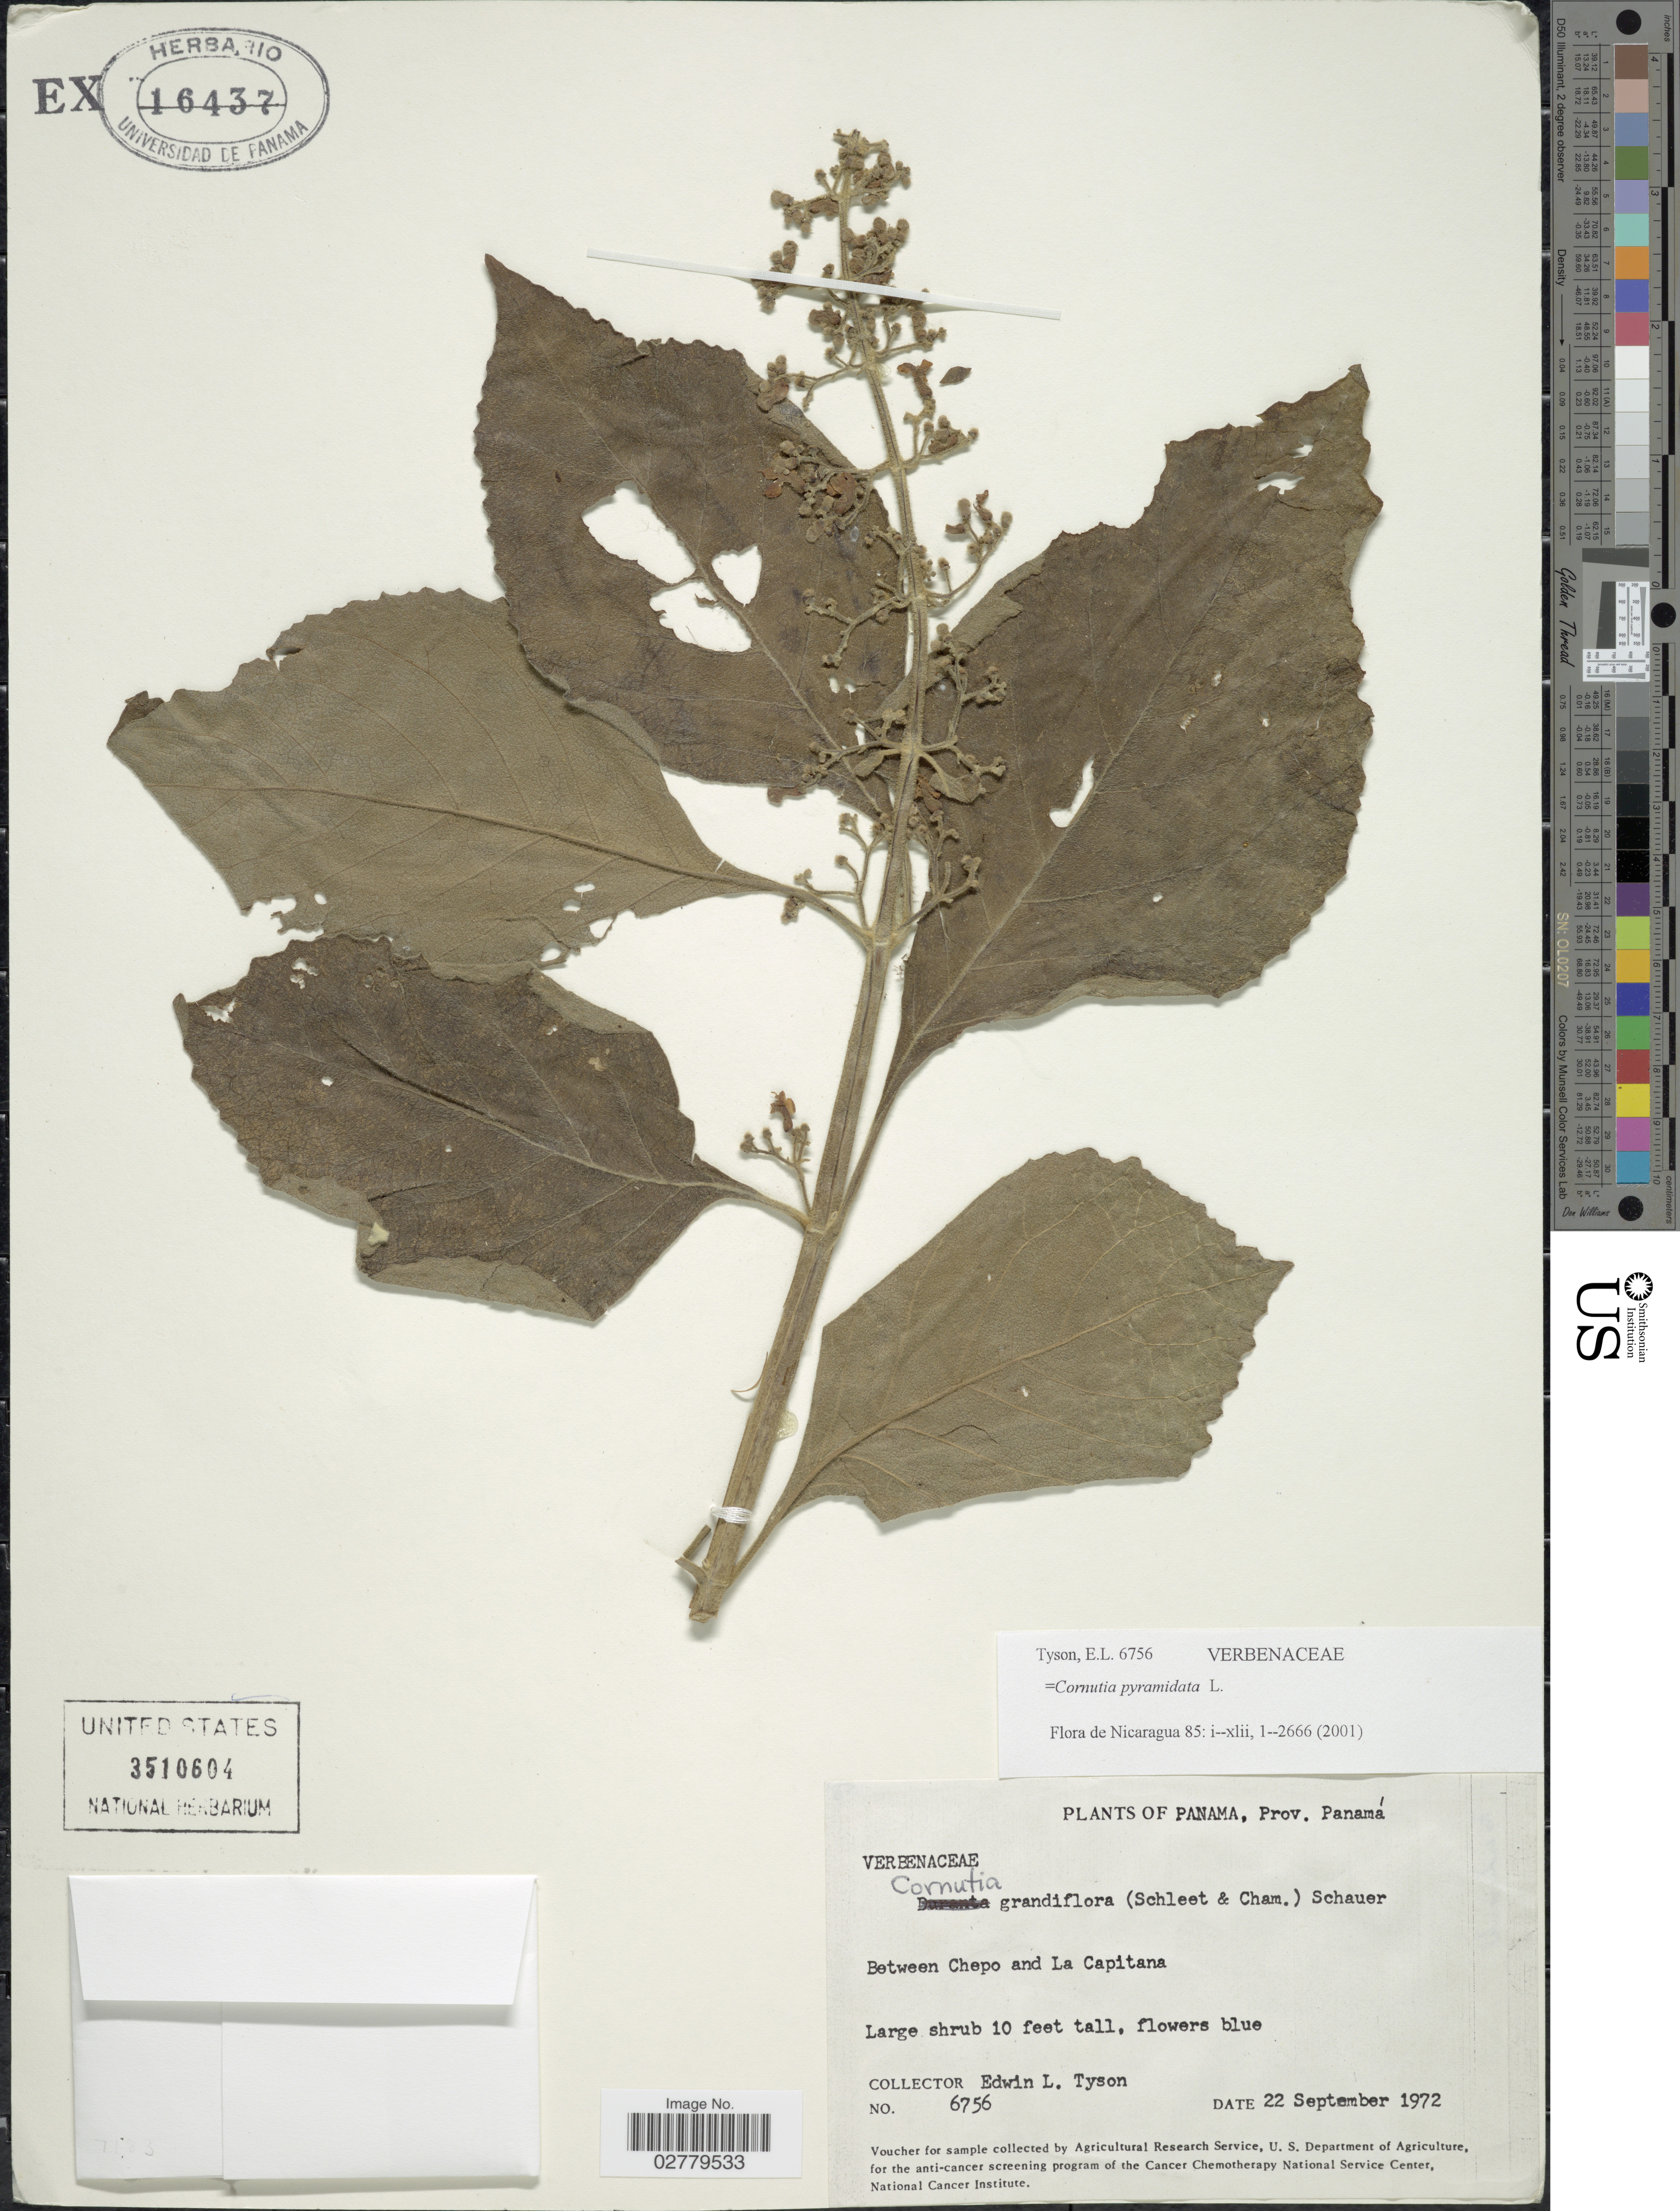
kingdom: Plantae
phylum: Tracheophyta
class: Magnoliopsida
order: Lamiales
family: Lamiaceae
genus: Cornutia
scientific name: Cornutia pyramidata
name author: L.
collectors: E. L. Tyson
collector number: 6756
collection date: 1972-09-22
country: Panama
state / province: Panamá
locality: Between Chepo and La Capitana.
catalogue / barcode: US 3510604